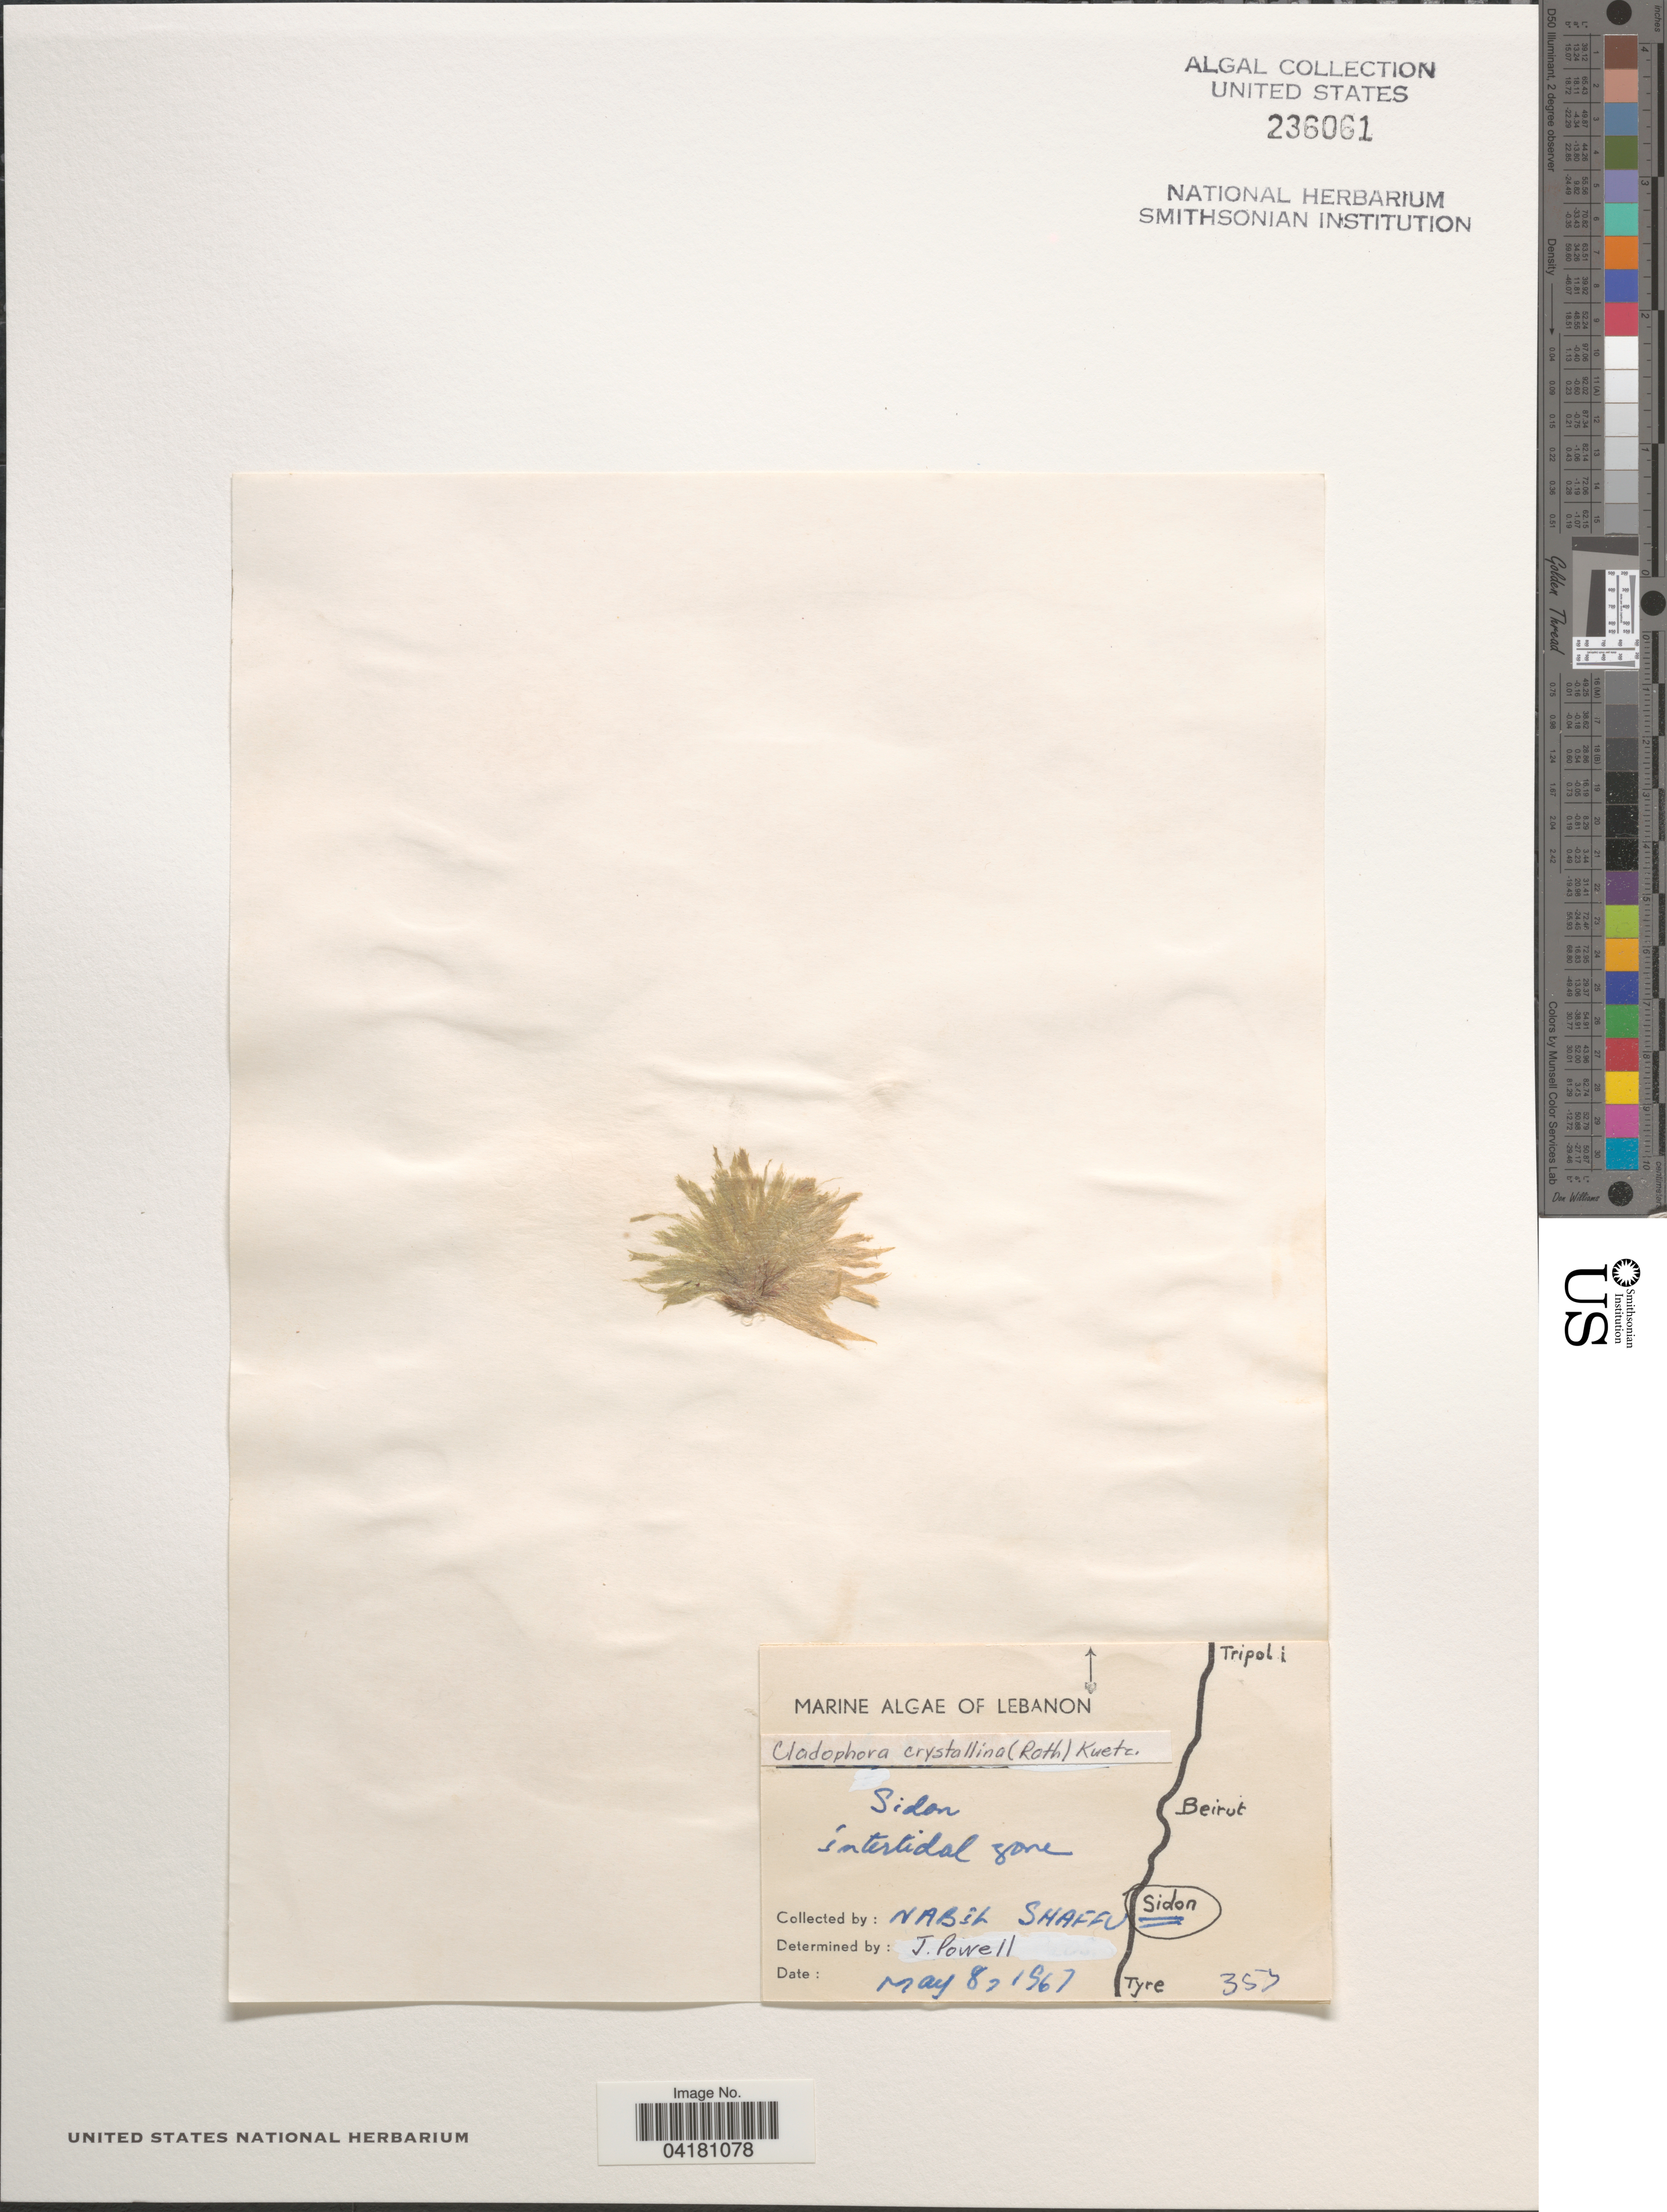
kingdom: Plantae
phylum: Chlorophyta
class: Ulvophyceae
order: Cladophorales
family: Cladophoraceae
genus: Cladophora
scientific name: Cladophora crystallina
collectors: N. Shaffu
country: Lebanon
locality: Sidon intertidal zone.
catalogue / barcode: US 236061